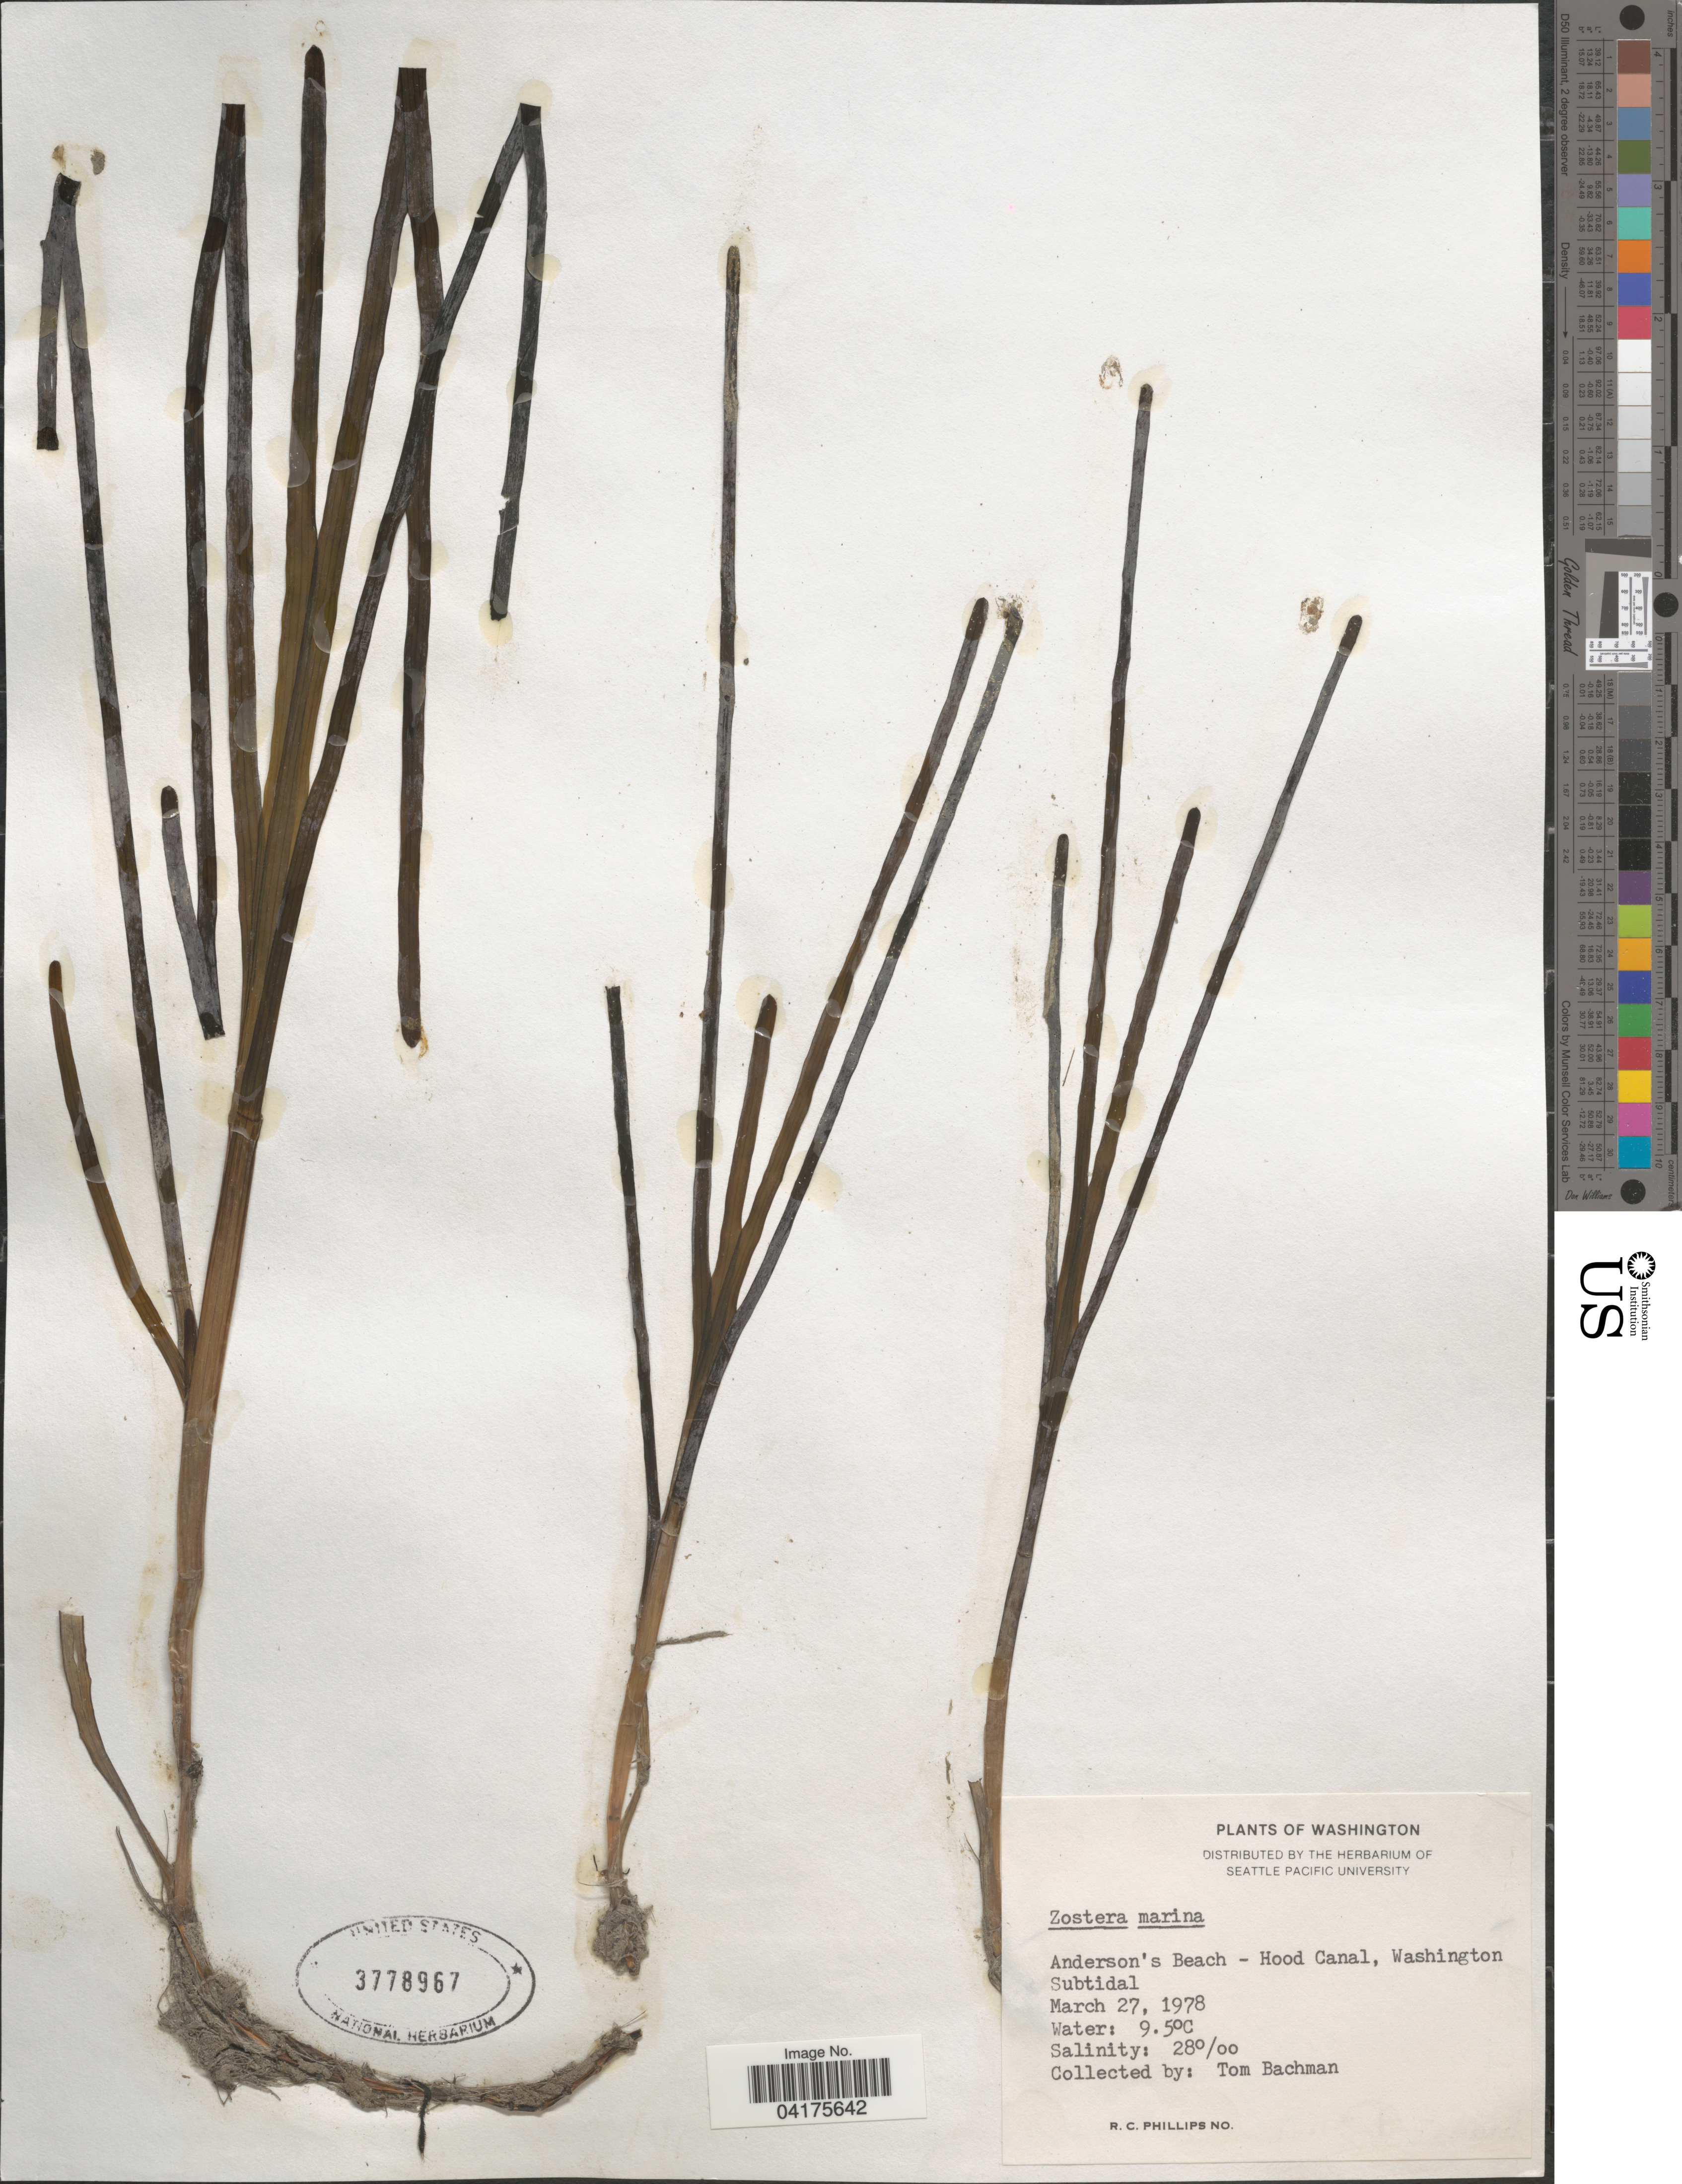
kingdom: Plantae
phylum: Tracheophyta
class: Liliopsida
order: Alismatales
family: Zosteraceae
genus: Zostera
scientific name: Zostera marina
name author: L.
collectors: T. Bachman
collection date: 1978-03-27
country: United States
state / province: Washington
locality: Anderson's Beach - Hood Canal.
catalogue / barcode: US 3778967